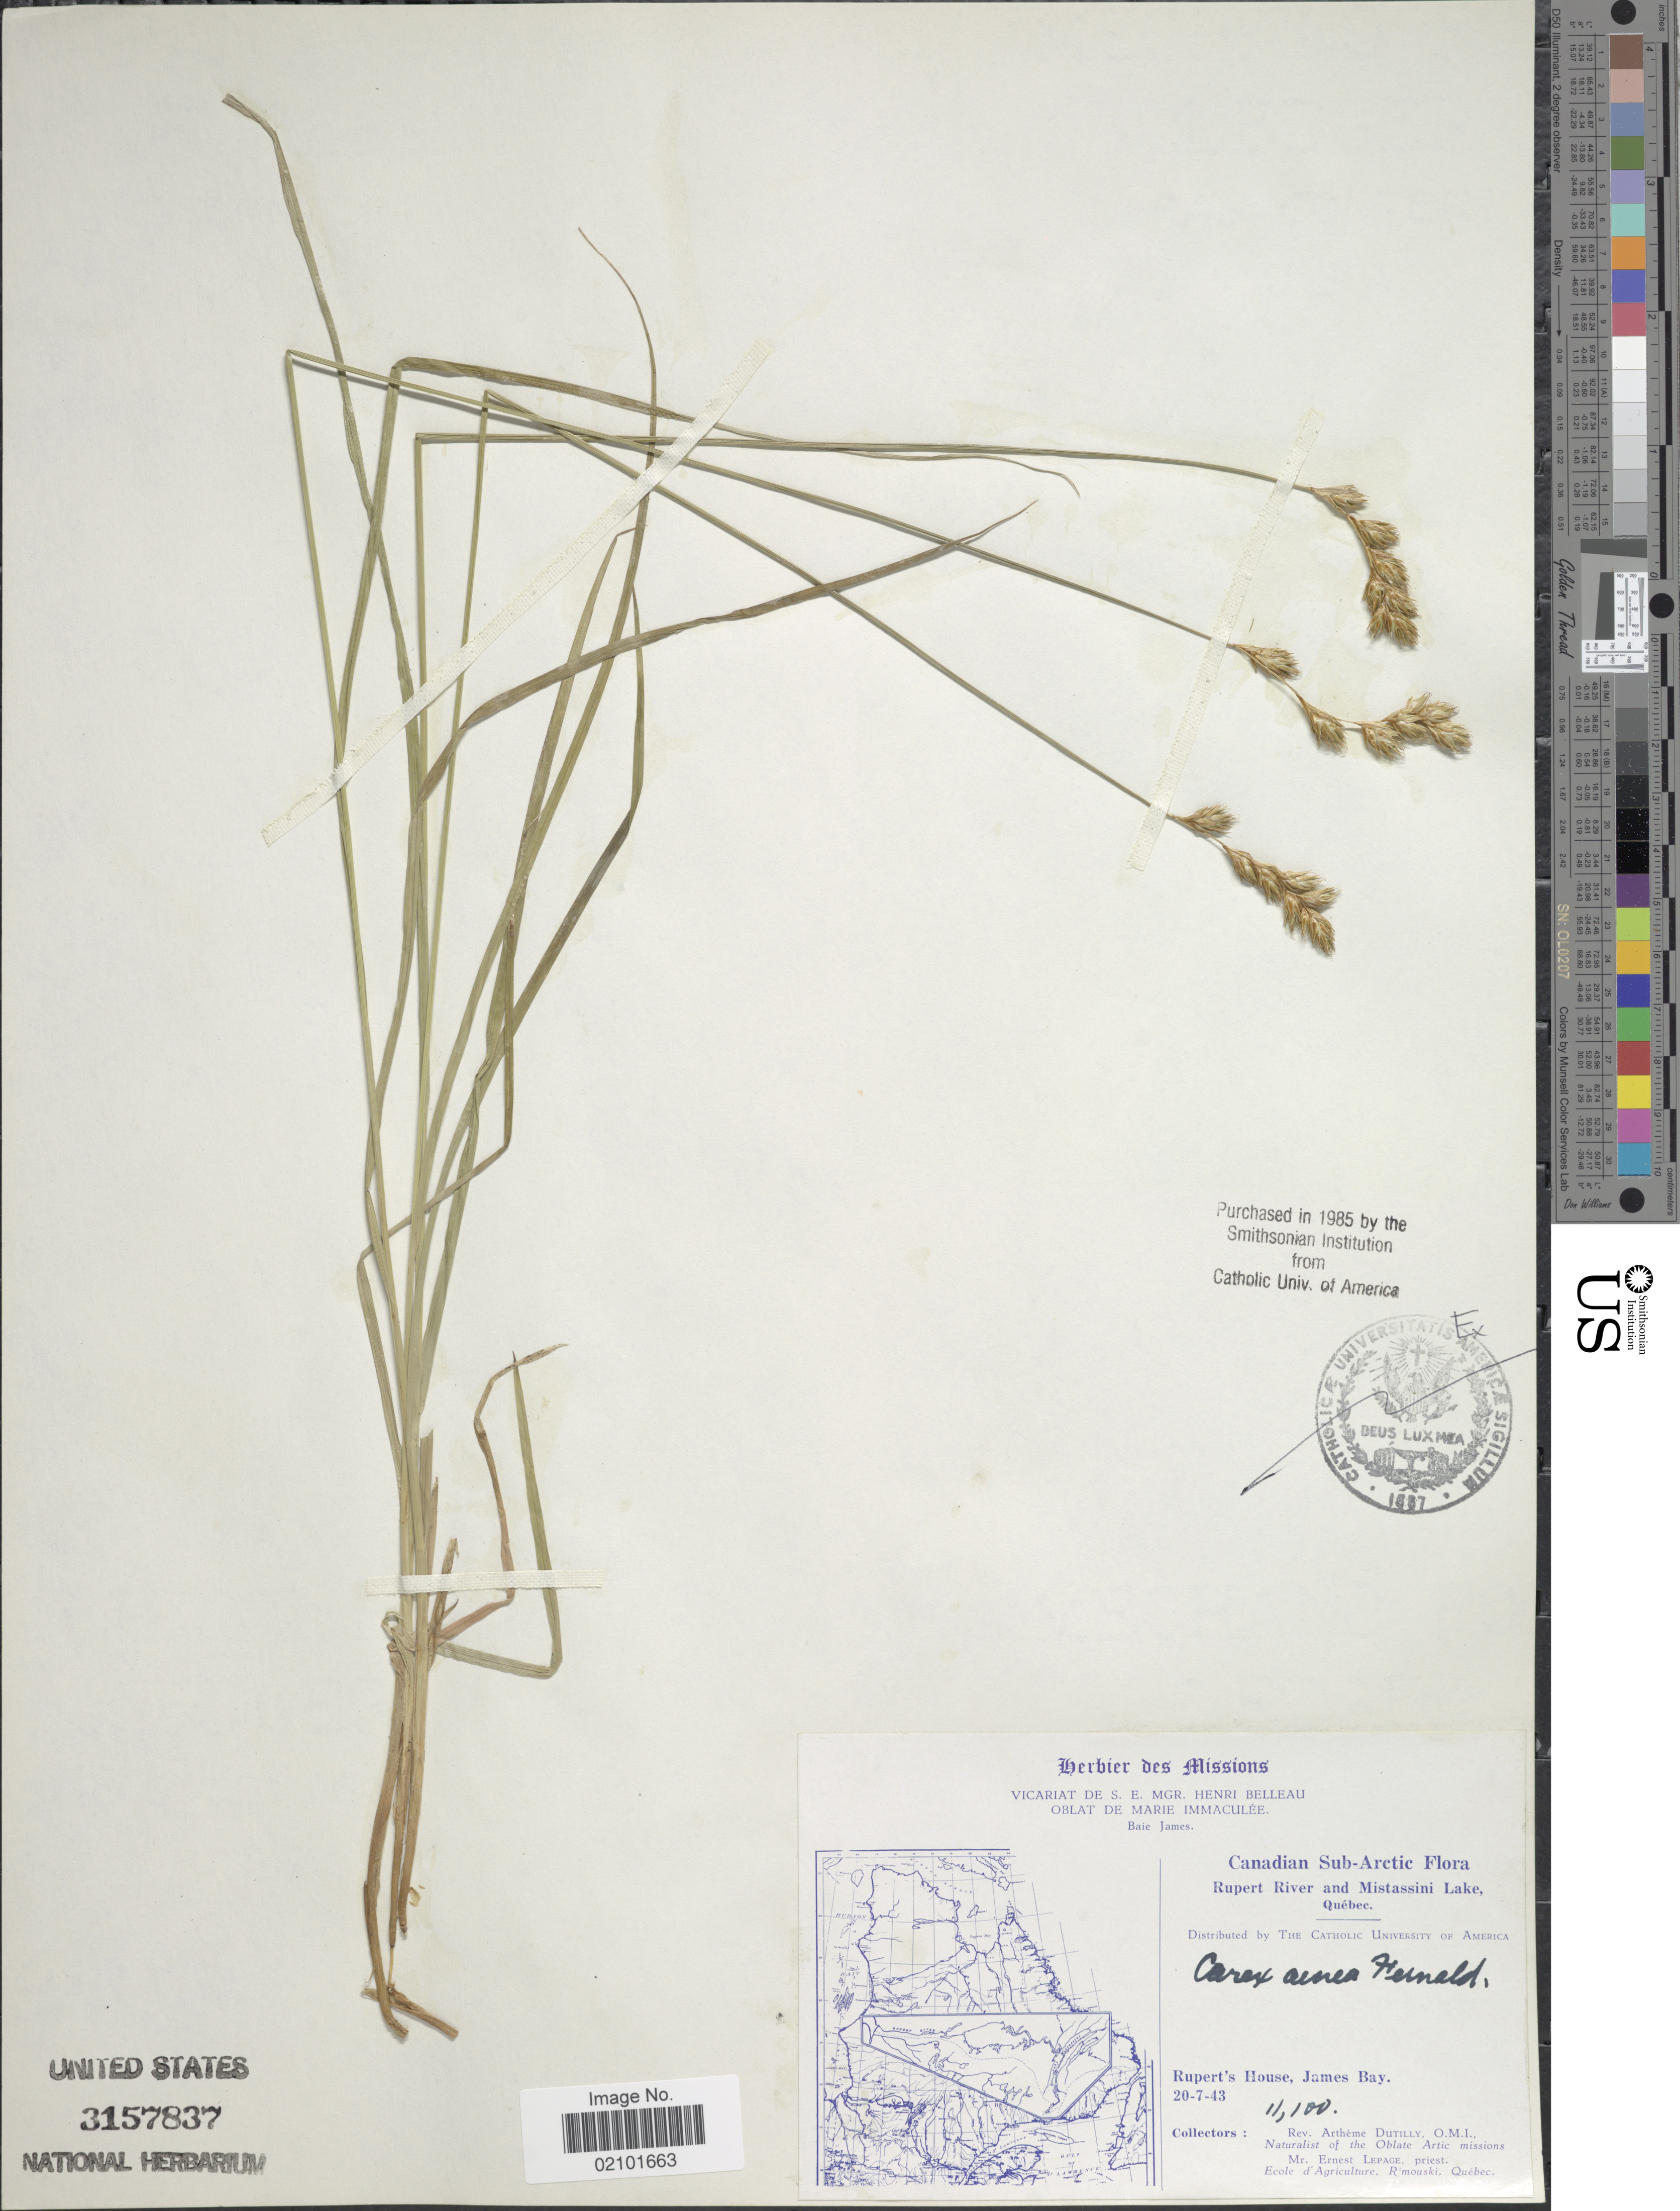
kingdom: Plantae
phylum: Tracheophyta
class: Liliopsida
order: Poales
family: Cyperaceae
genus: Carex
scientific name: Carex foenea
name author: Willd.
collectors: A. Dutilly & E. Lepage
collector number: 11100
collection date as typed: Transcribed d/m/y: 20/7/43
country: Canada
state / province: Quebec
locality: Rupert River and Mistassini Lake. Rupert's House, James Bay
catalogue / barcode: US 3157837